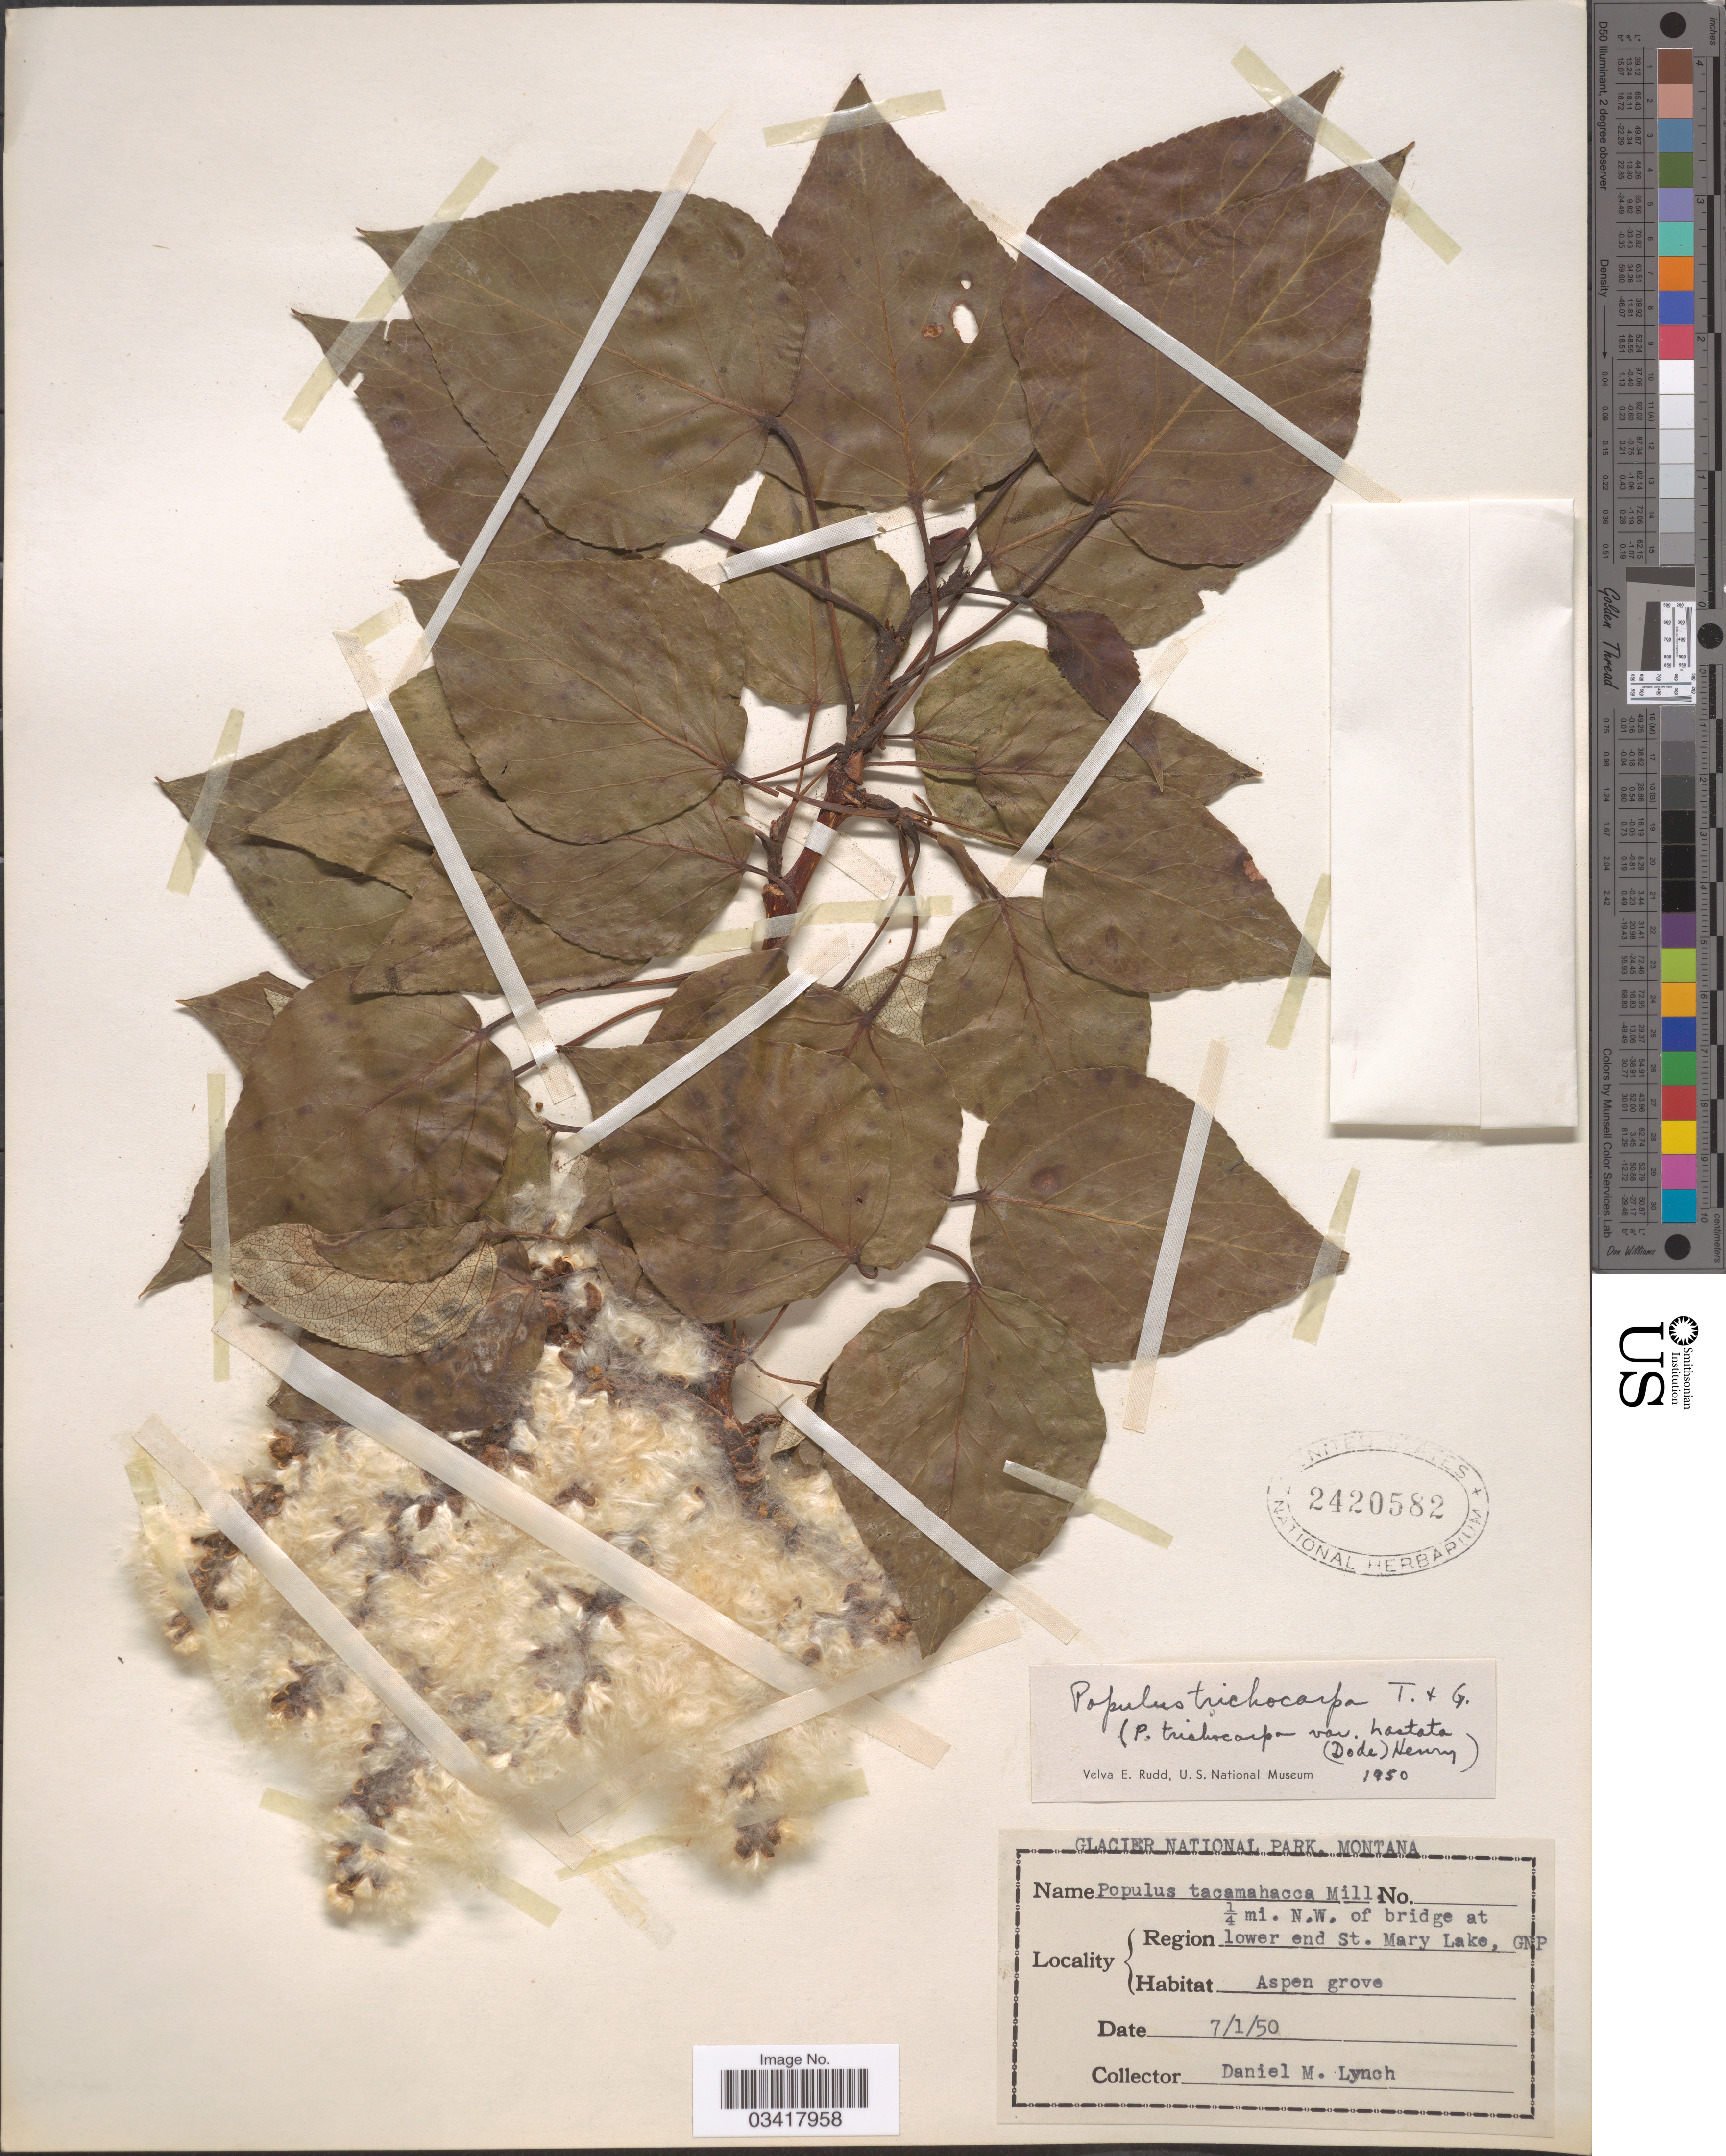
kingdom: Plantae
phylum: Tracheophyta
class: Magnoliopsida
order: Malpighiales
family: Salicaceae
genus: Populus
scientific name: Populus trichocarpa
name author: Torr. & A. Gray ex W. Hook.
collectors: D. Lynch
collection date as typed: Transcribed d/m/y: 1/7/50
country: United States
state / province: Montana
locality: Glacier National Park. ¼ mi. N.W. of bridge at lower end St. Mary Lake, GNP.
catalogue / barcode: US 2420582